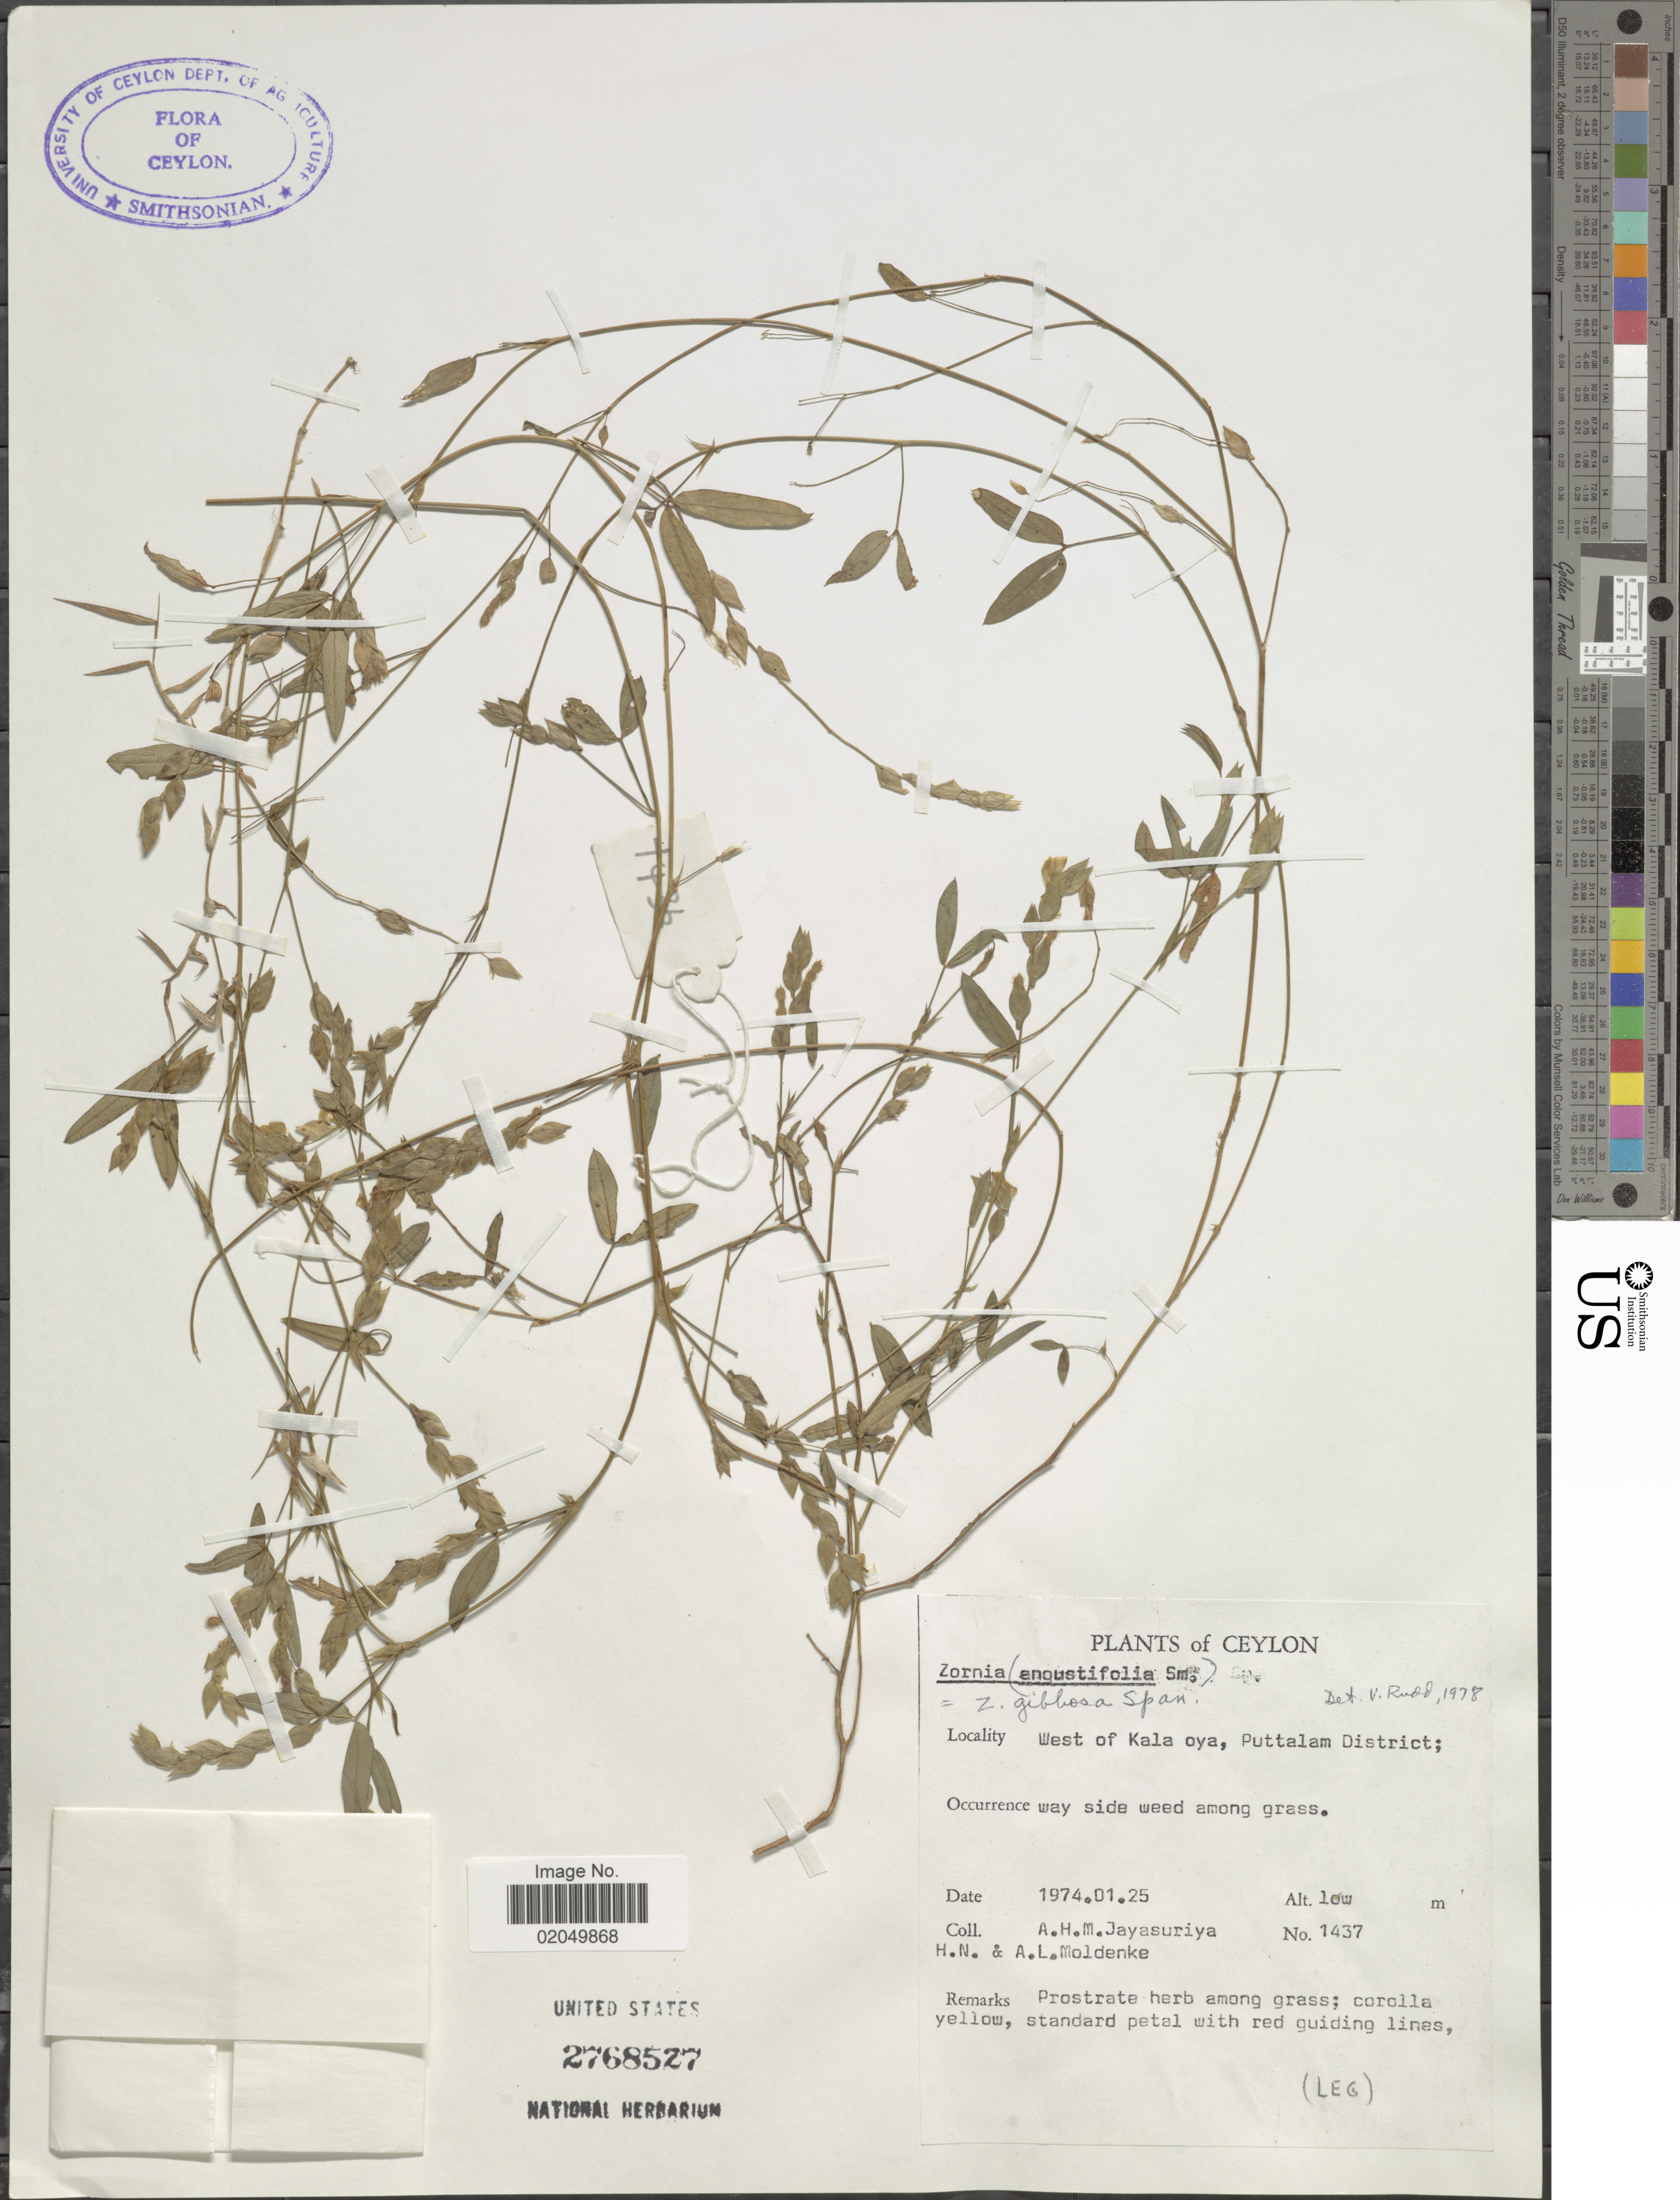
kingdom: Plantae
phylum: Tracheophyta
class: Magnoliopsida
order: Fabales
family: Fabaceae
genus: Zornia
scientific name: Zornia gibbosa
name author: Spanoghe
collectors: A. H. Jayasuriya, H. N. Moldenke & A. L. Moldenke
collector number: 1437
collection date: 1974-01-25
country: Sri Lanka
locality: Ceylon, West of Kala oya, Puttalam District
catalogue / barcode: US 2768527